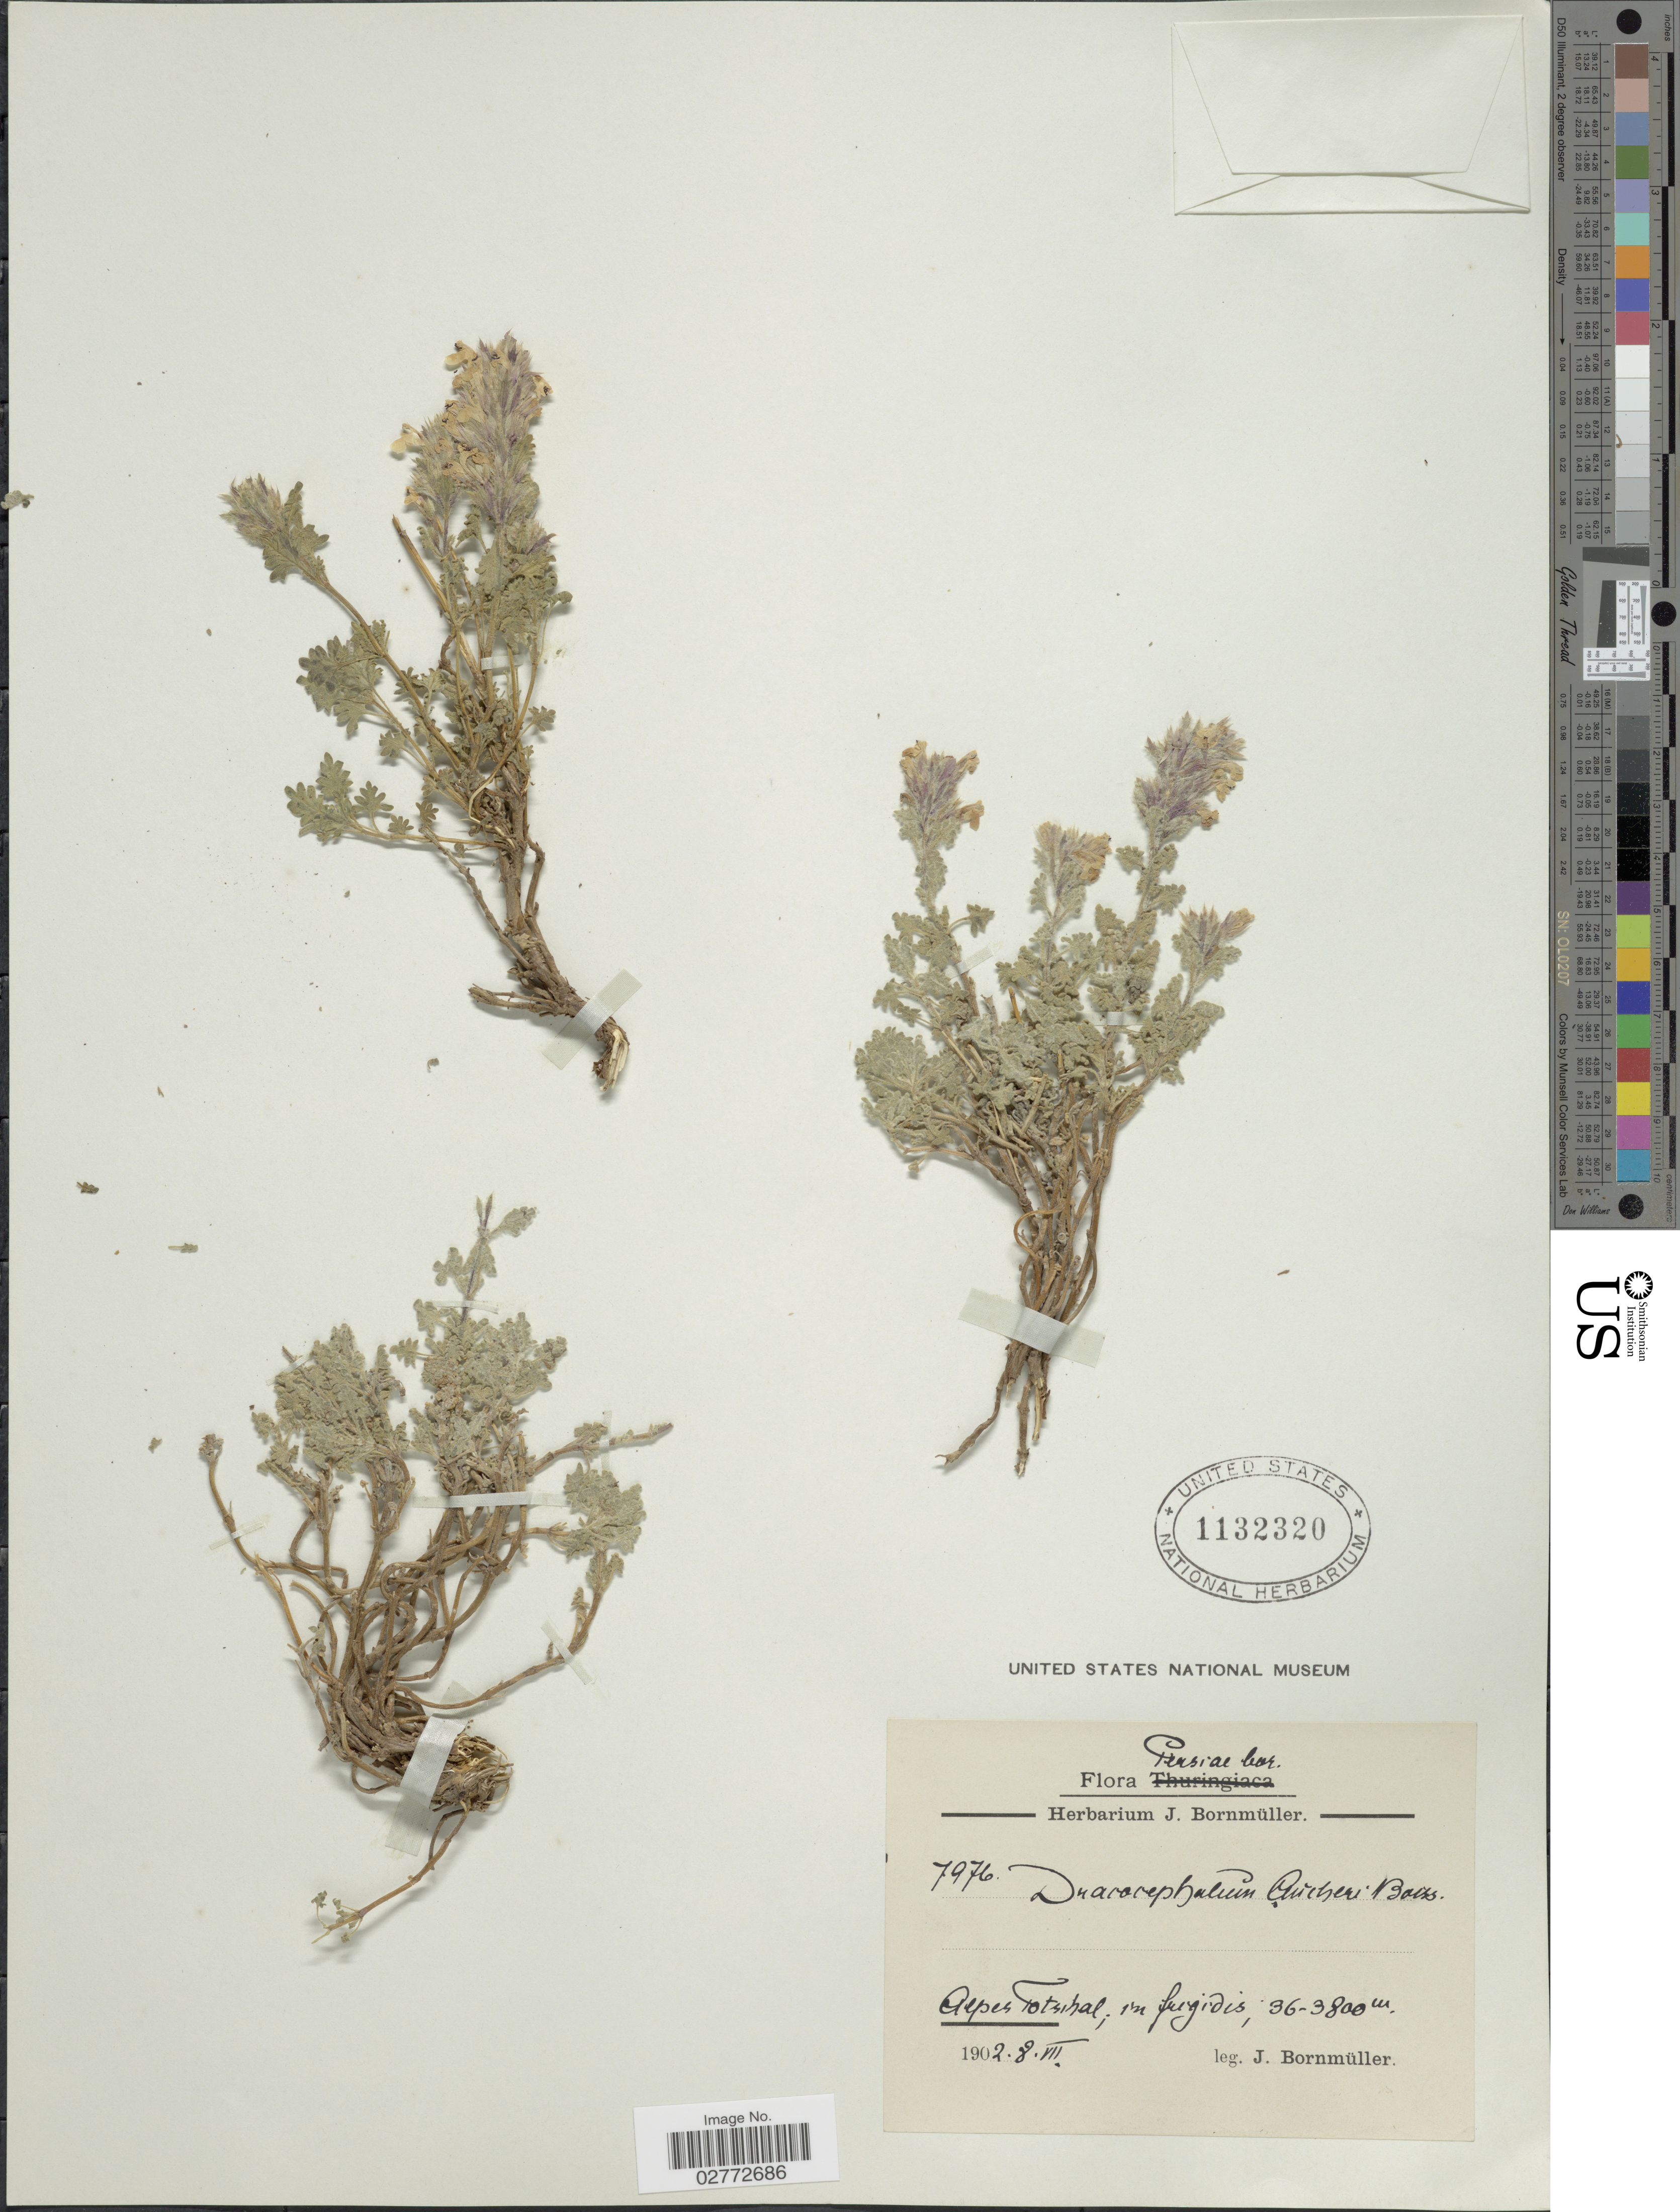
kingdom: Plantae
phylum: Tracheophyta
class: Magnoliopsida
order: Lamiales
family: Lamiaceae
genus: Dracocephalum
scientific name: Dracocephalum aucheri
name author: Boiss.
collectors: J. Bornmüller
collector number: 7976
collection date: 1902-08-08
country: Iran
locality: Persiae bor. Alpes Totsibal, in frigidis.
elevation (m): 3600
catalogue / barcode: US 1132320